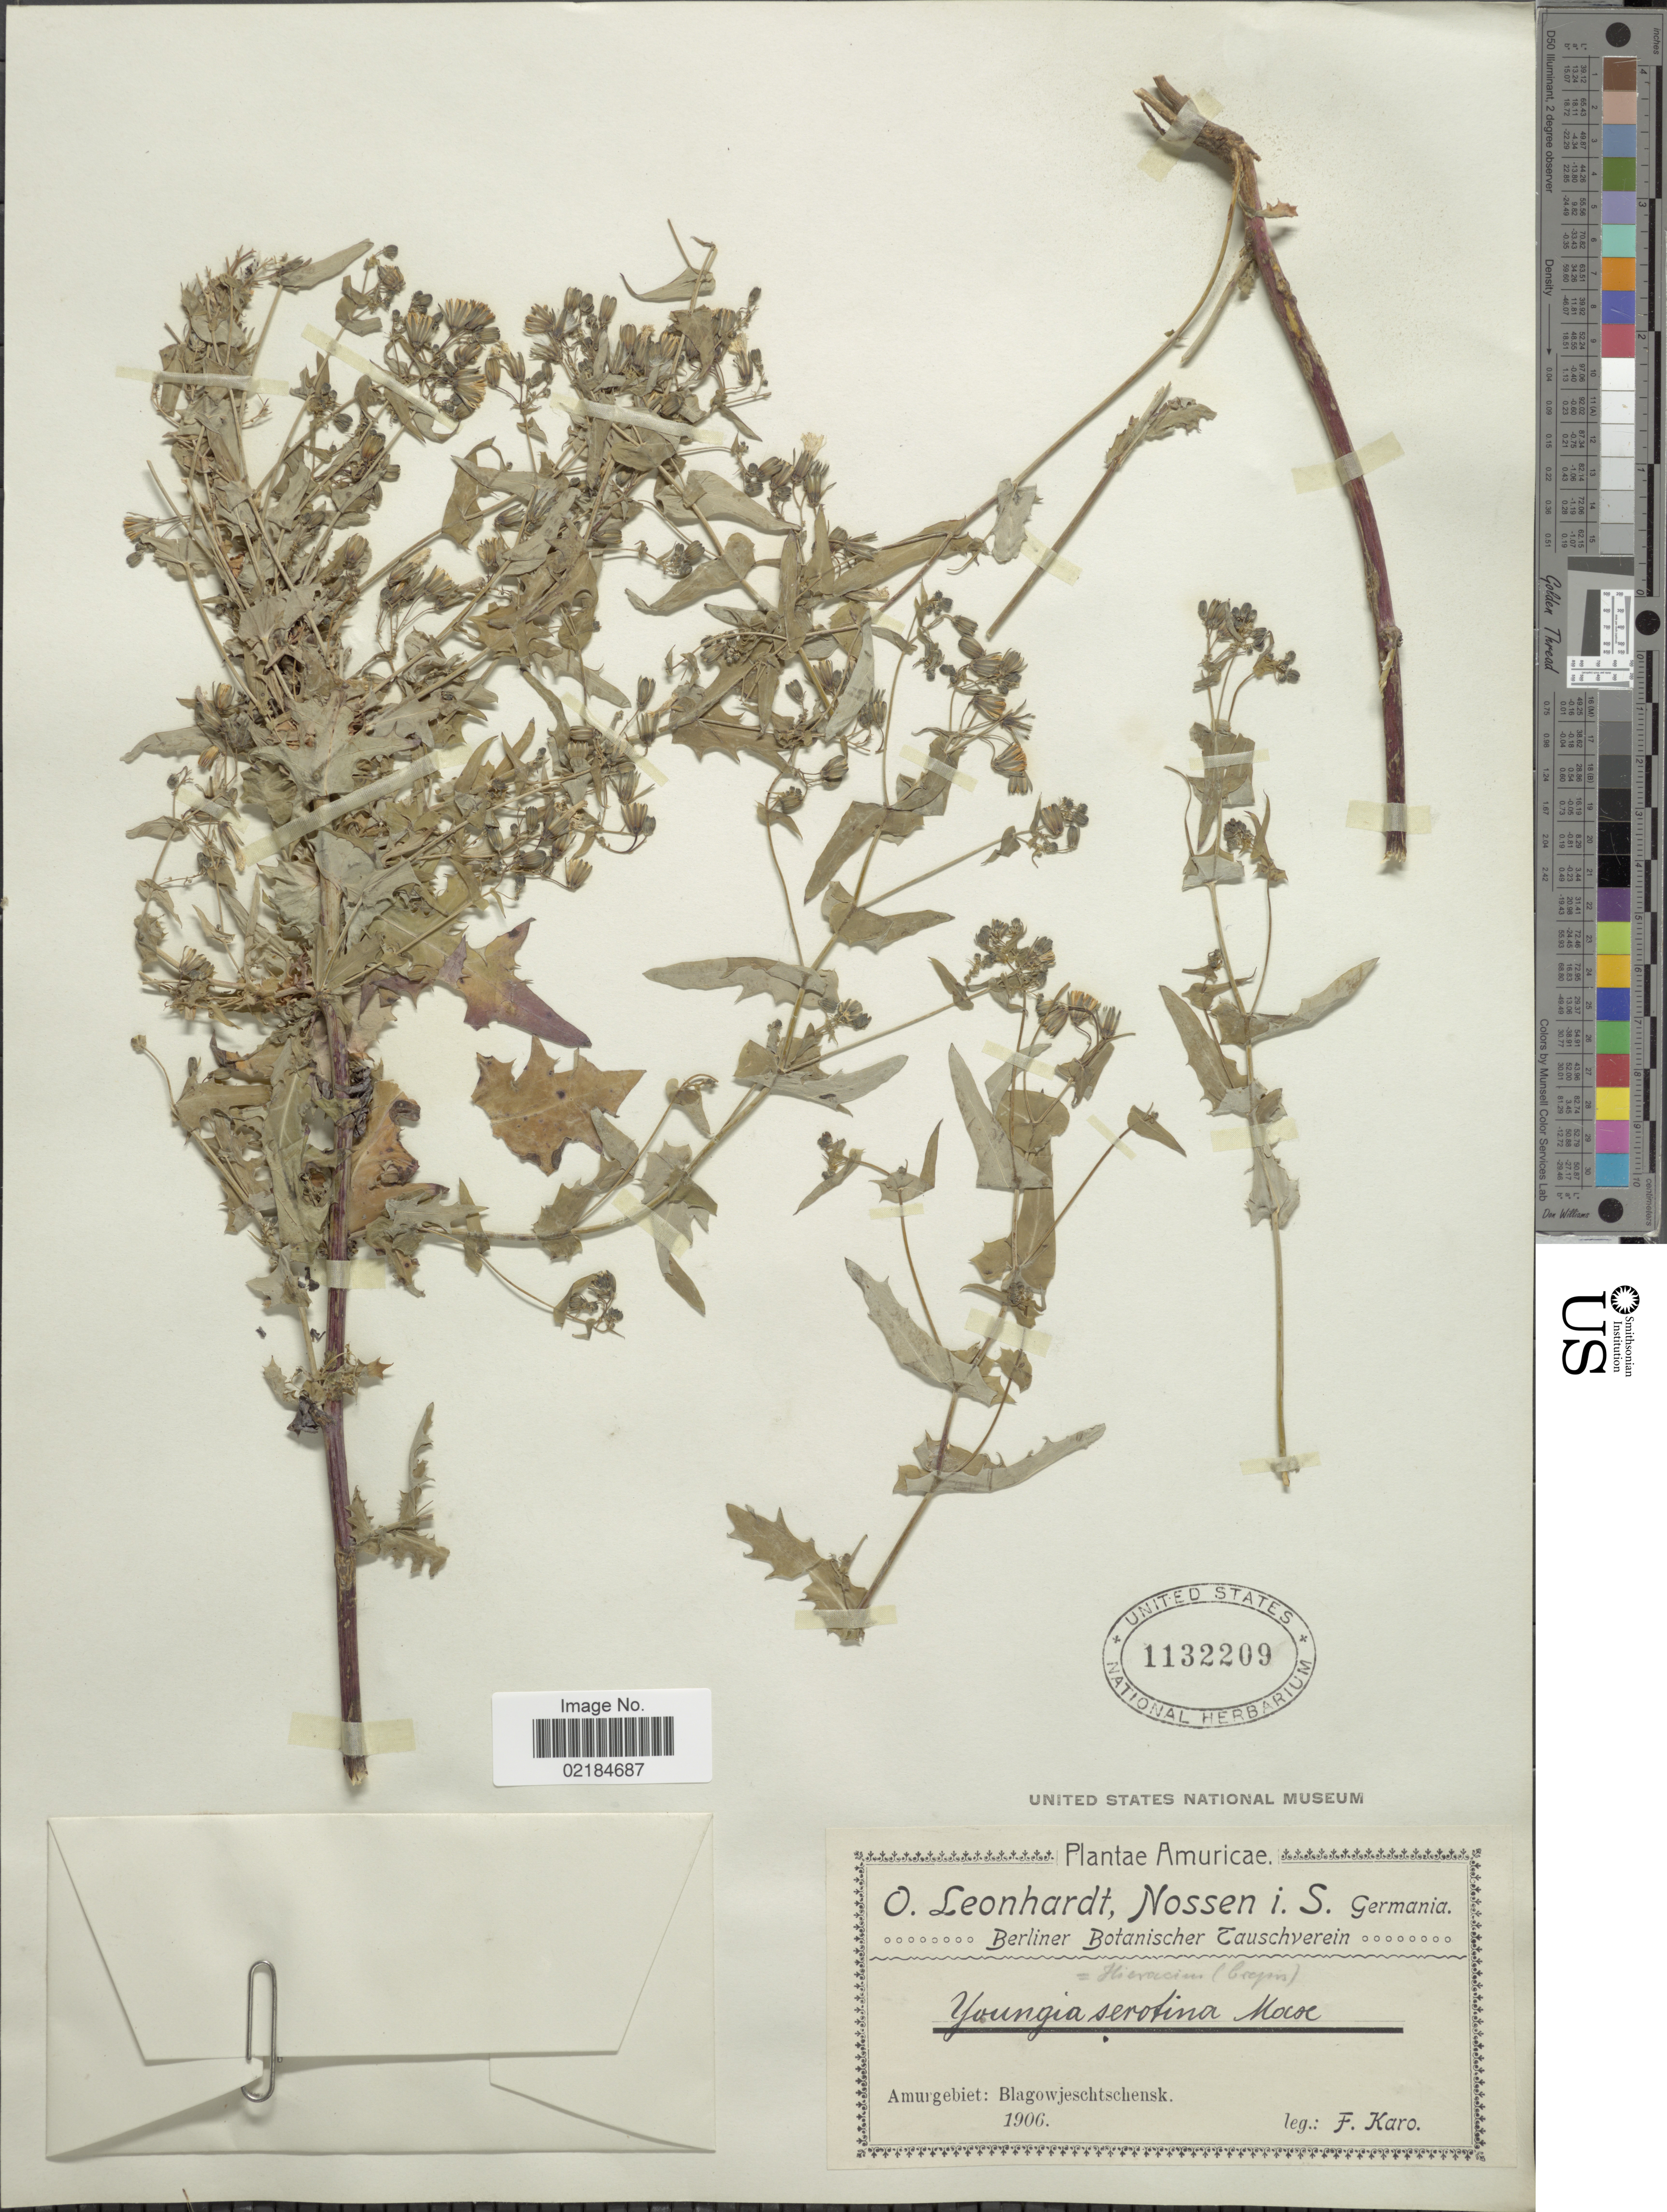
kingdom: Plantae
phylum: Tracheophyta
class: Magnoliopsida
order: Asterales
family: Asteraceae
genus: Hieracium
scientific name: Hieracium repandulare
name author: Druce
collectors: F. Karo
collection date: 1906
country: Russian Federation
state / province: Amur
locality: Amurgebiet: Blagoveshchensk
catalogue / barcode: US 1132209